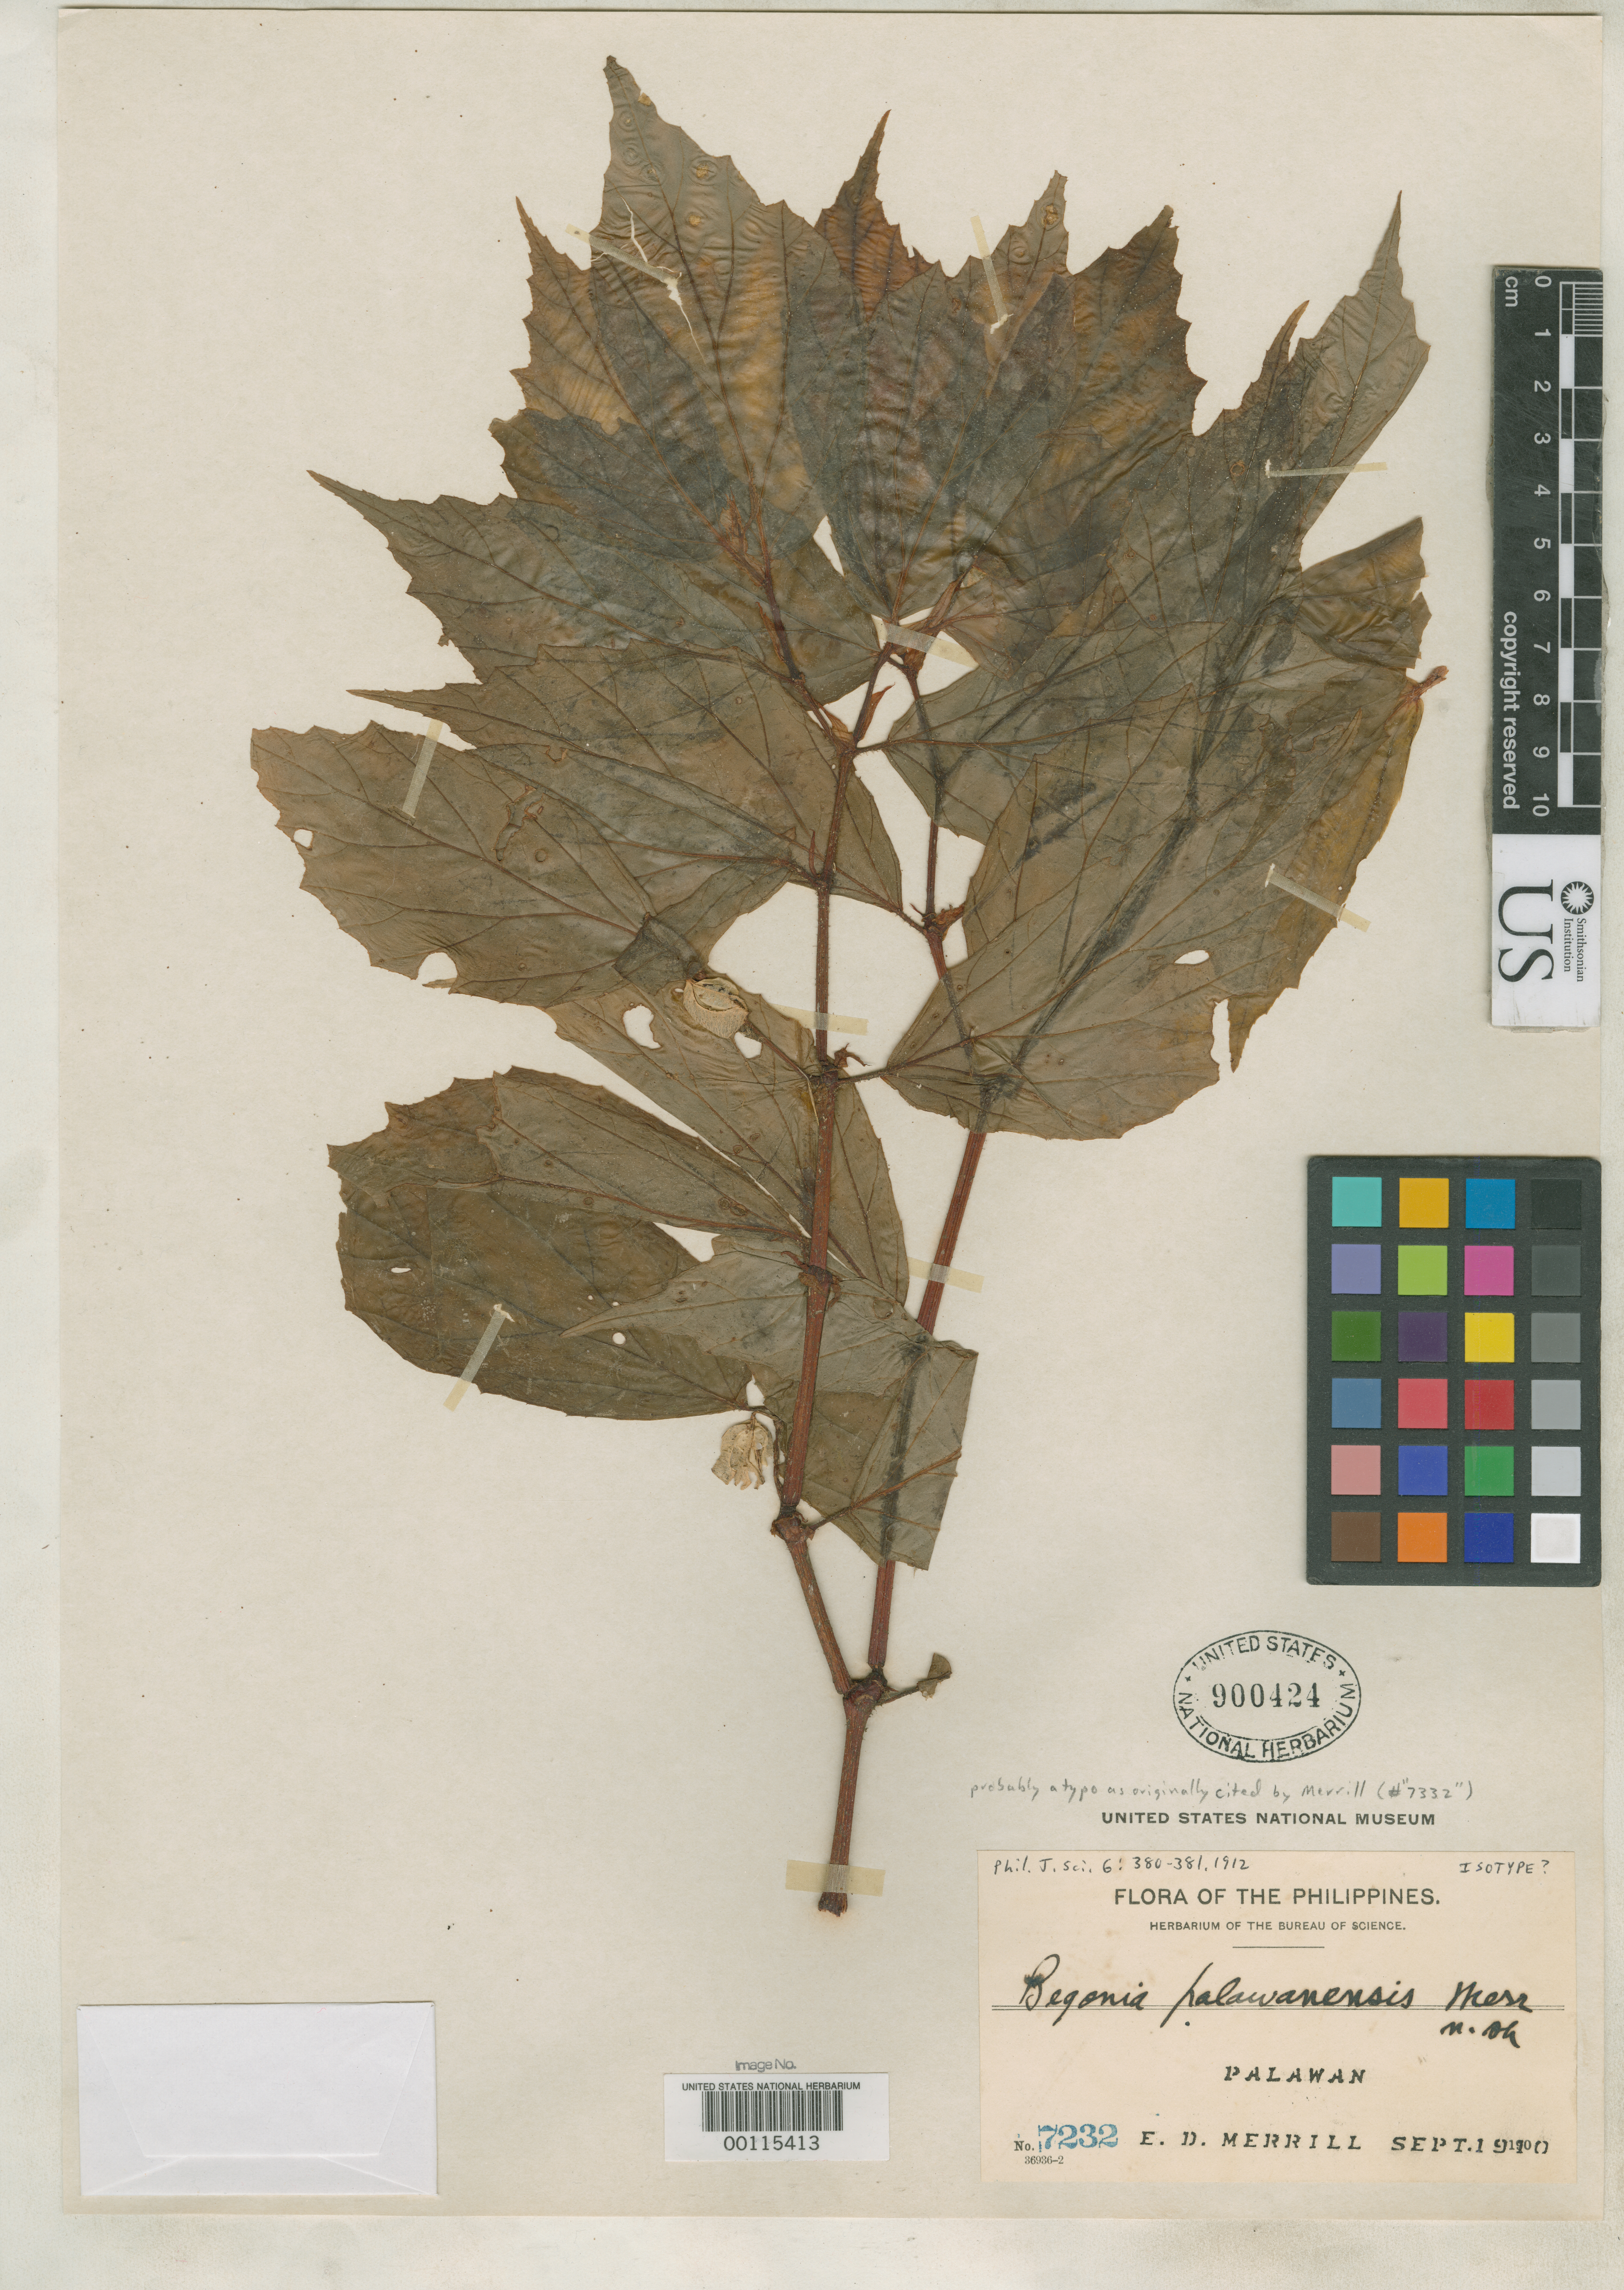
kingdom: Plantae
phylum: Tracheophyta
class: Magnoliopsida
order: Cucurbitales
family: Begoniaceae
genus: Begonia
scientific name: Begonia palawanensis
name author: Merr.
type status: Isotype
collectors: E. D. Merrill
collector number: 7232/7332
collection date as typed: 19 Sep 1910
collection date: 1910-09-19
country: Philippines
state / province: Mimaropa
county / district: Palawan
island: Palawan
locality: "Napsahan, W coast".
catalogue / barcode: US 900424